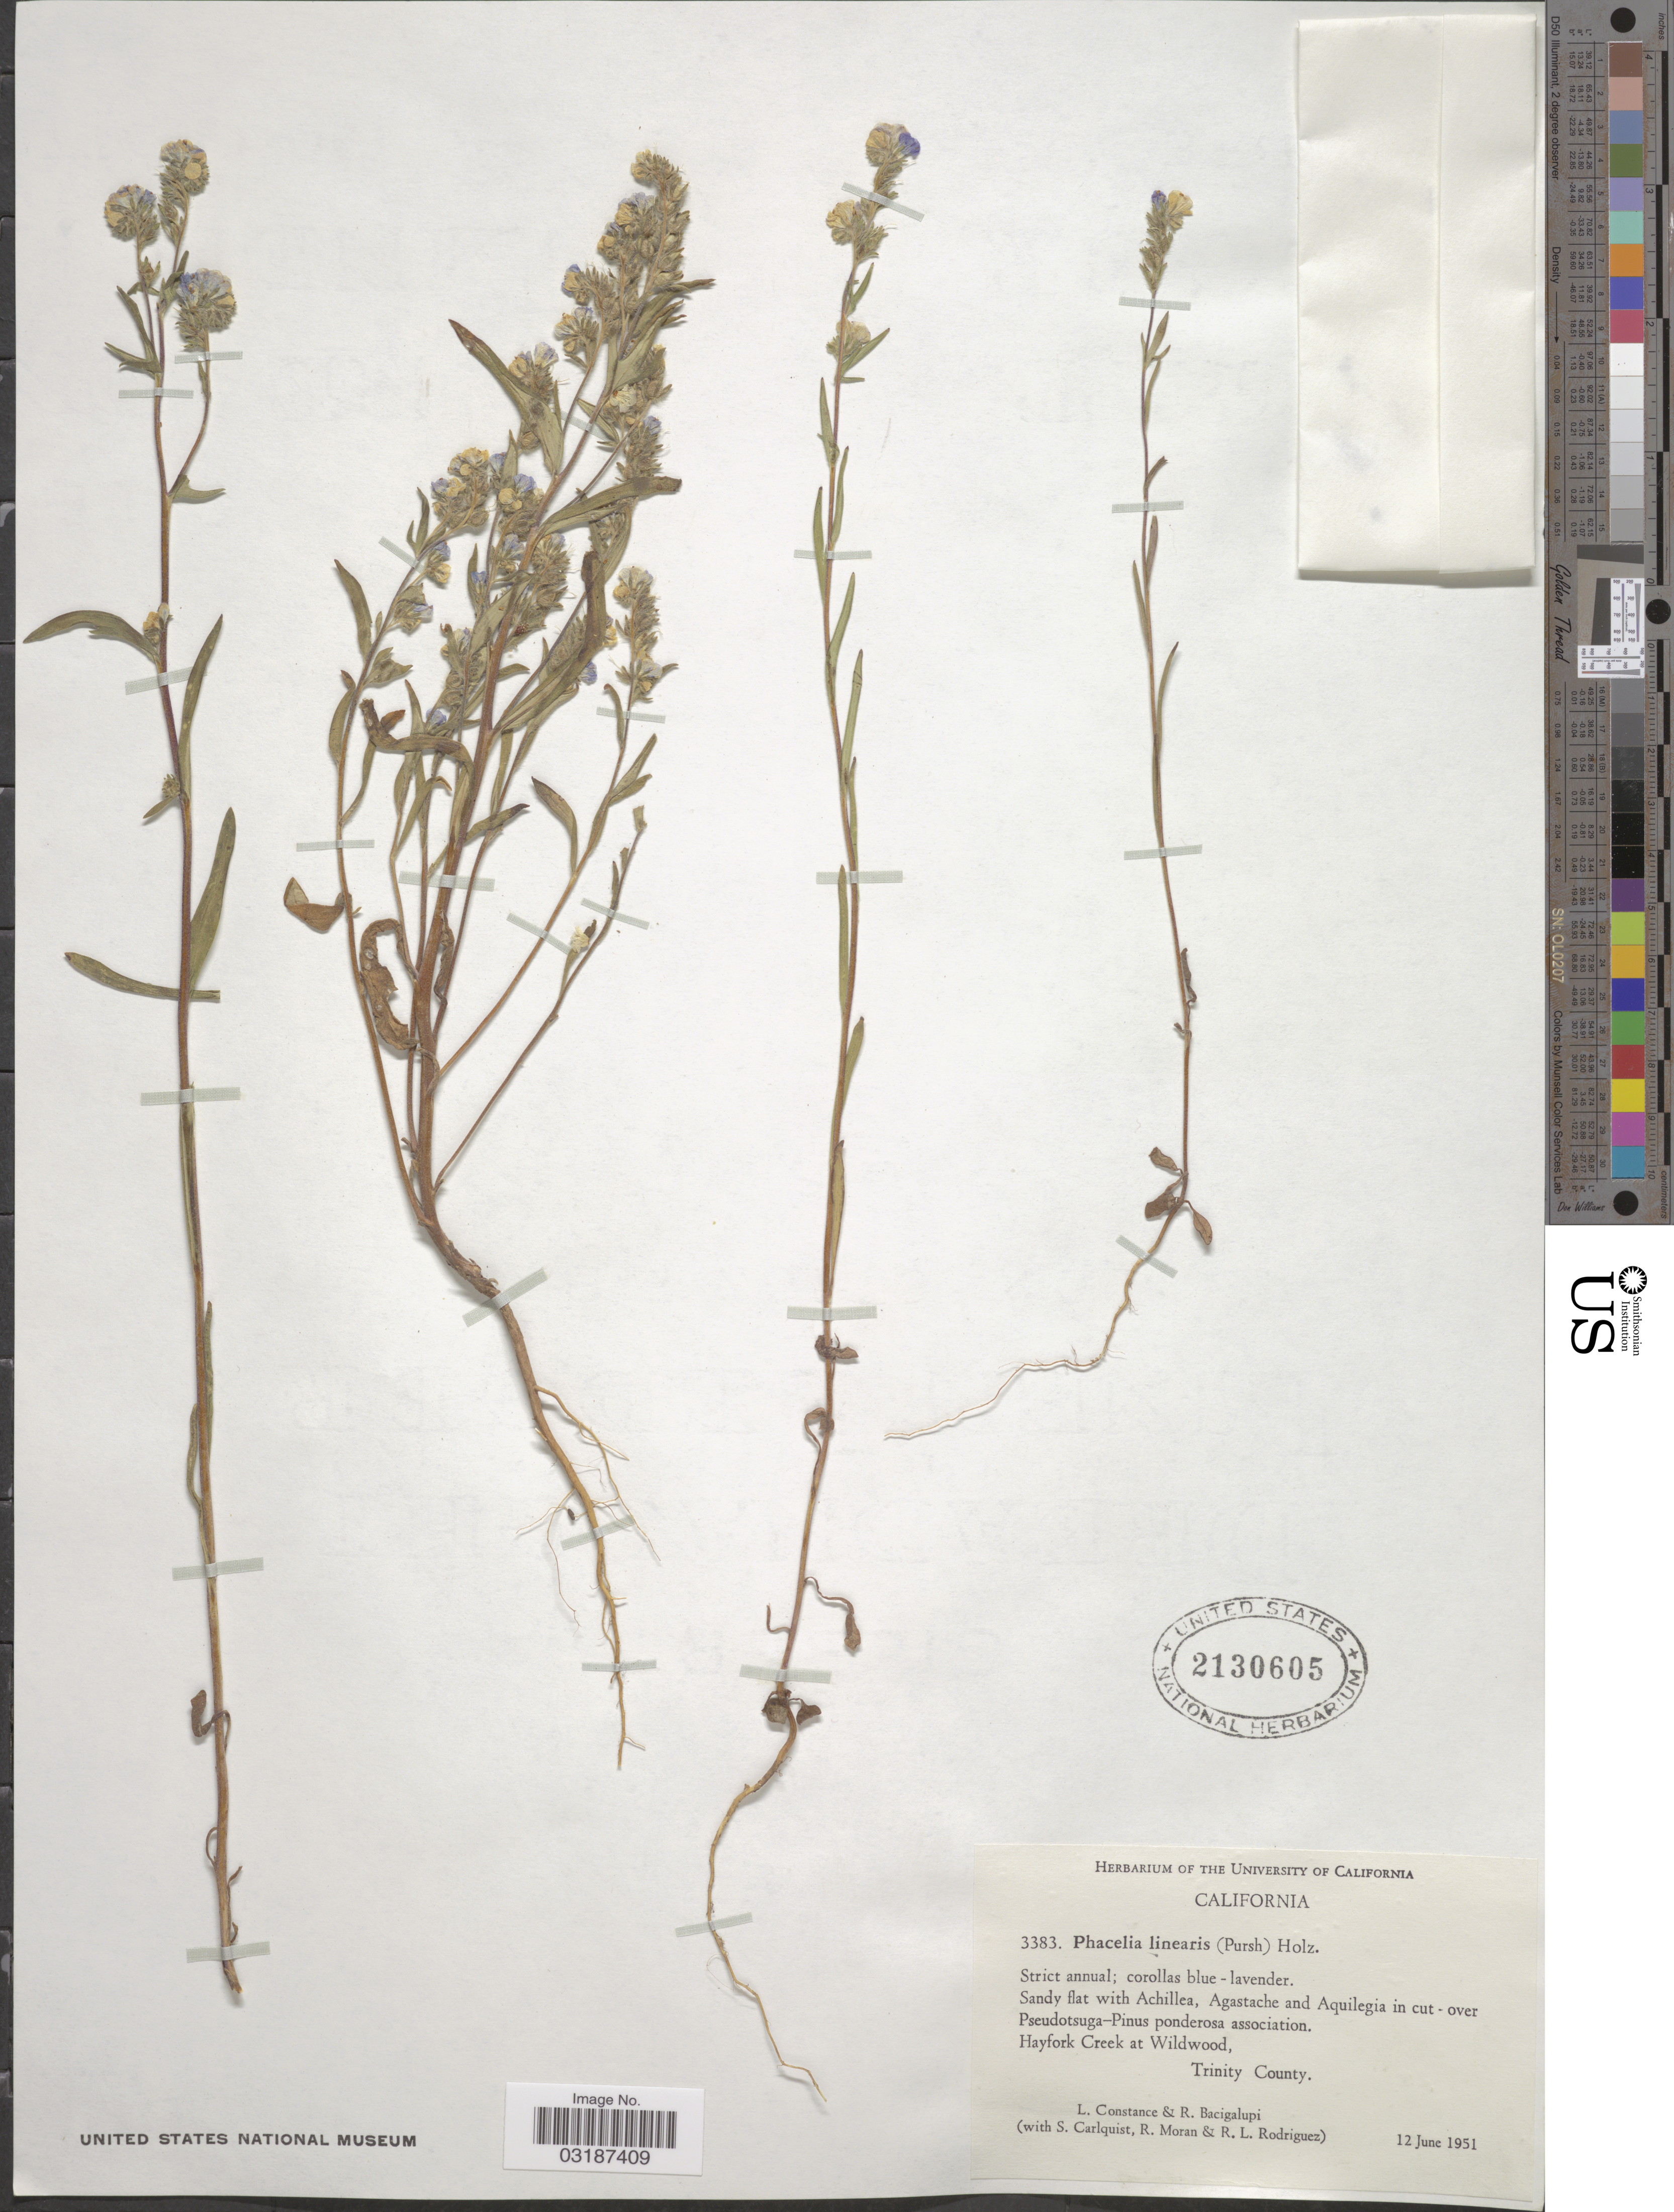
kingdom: Plantae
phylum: Tracheophyta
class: Magnoliopsida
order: Boraginales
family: Hydrophyllaceae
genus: Phacelia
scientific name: Phacelia linearis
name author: (Pursh) Holz.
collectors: L. Constance, R. Bacigalupi, S. Carlquist & R. Moran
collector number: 3383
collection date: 1951-06-12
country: United States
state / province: California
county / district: Trinity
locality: Hayfork Creek at Wildwood. Trinity County.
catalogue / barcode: US 2130605